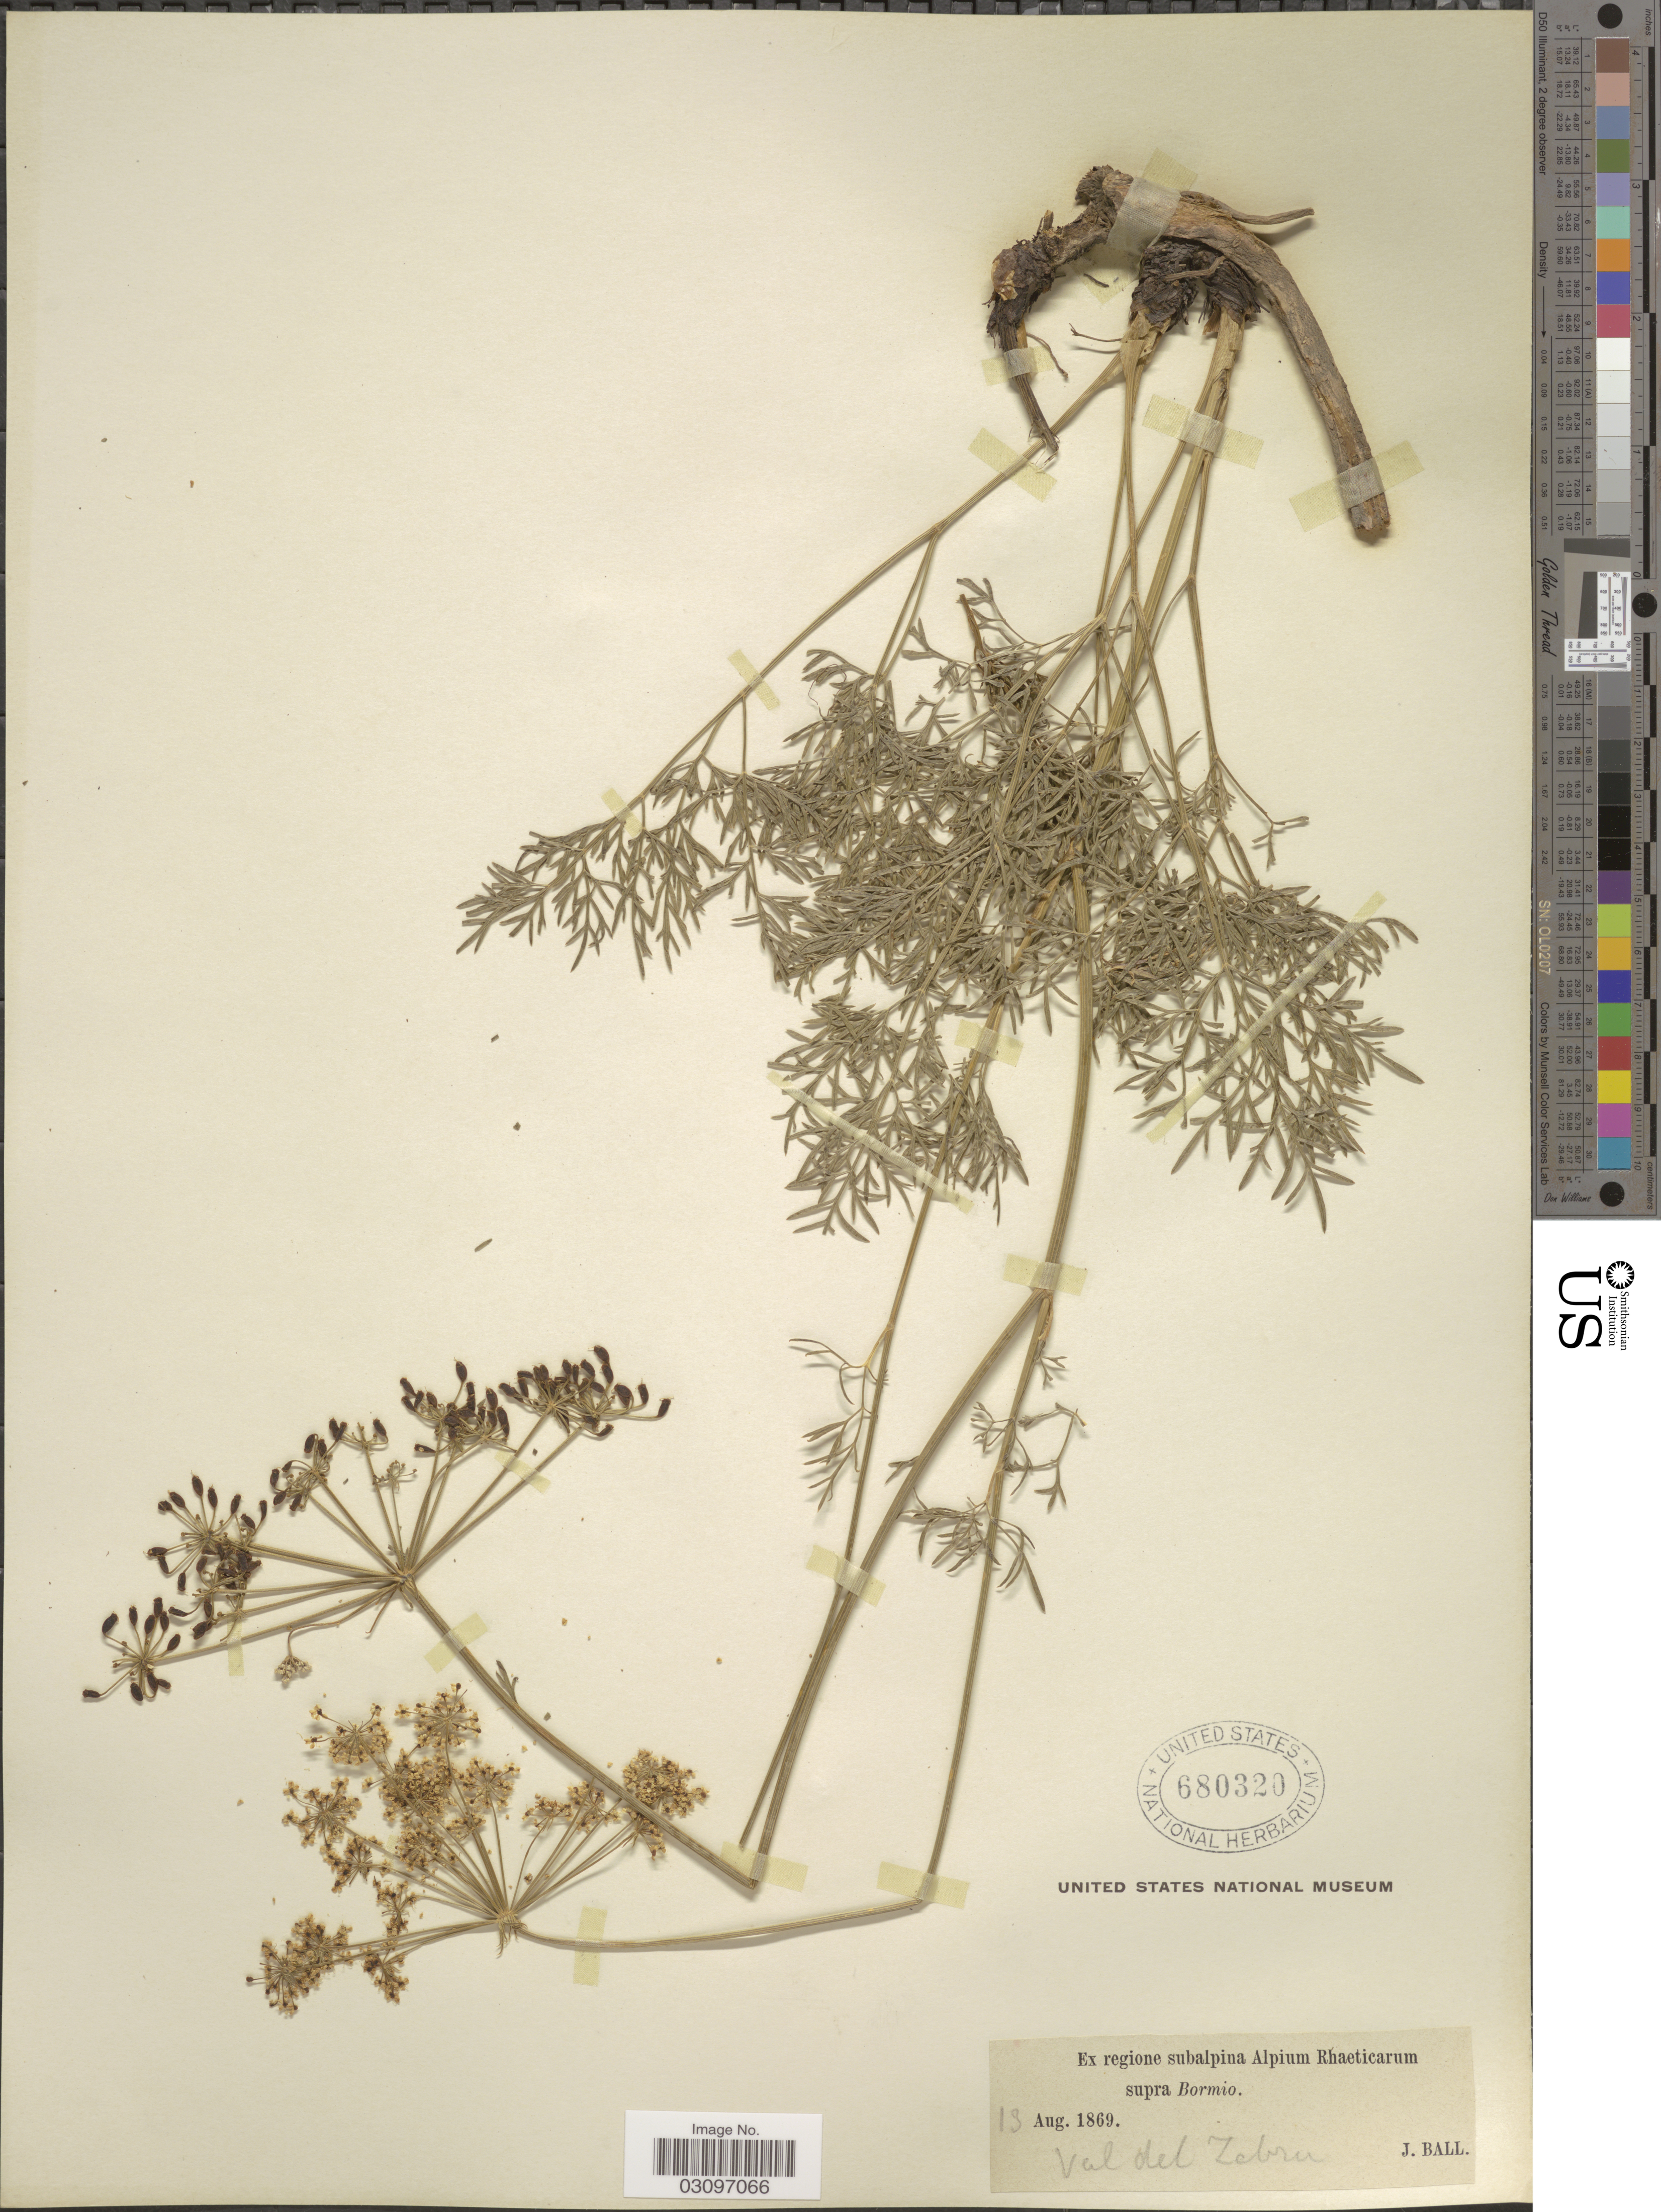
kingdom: Plantae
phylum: Tracheophyta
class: Magnoliopsida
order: Apiales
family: Apiaceae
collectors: J. Ball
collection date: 1869-08-13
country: Italy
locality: Ex regione subalpina Alpium Rhaeticarum supra Bormio.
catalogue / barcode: US 680320